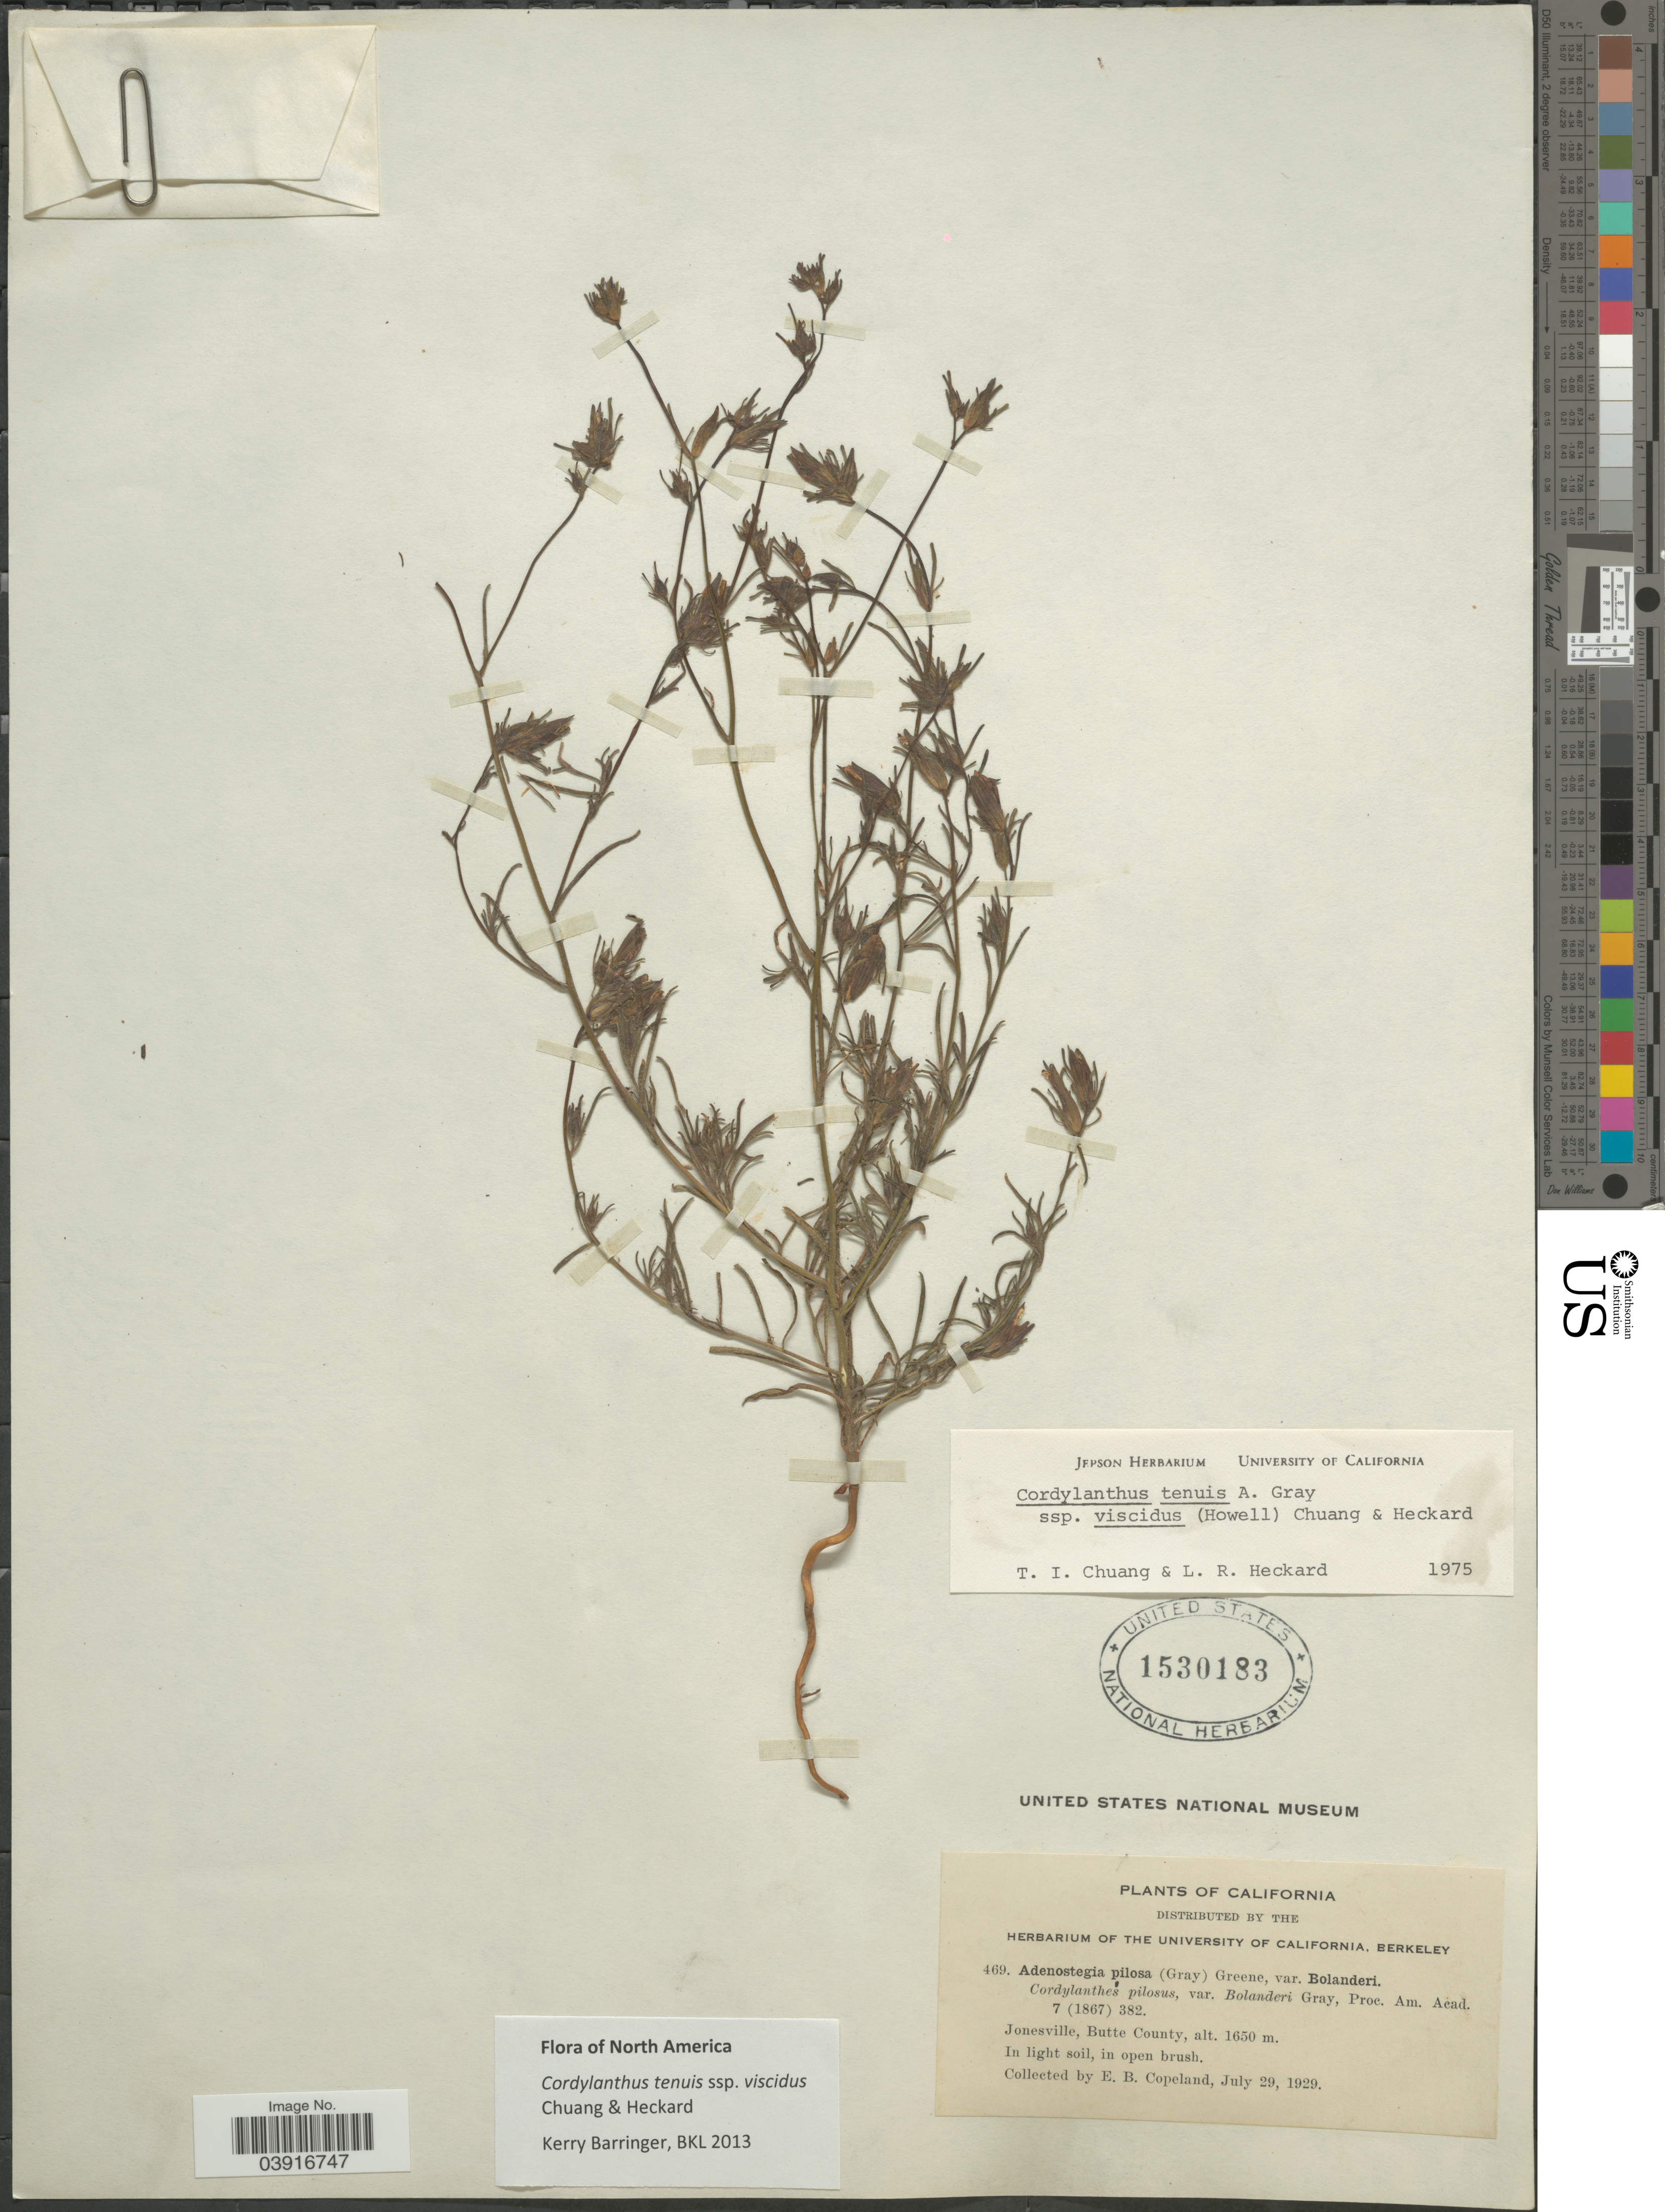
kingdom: Plantae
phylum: Tracheophyta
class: Magnoliopsida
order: Lamiales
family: Orobanchaceae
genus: Cordylanthus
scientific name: Cordylanthus tenuis subsp. viscidus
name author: (Howell) T.I. Chuang & Heckard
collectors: E. B. Copeland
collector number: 469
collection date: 1929-07-29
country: United States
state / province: California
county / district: Butte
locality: Jonesville, Butte County.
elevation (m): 1650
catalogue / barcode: US 1530183